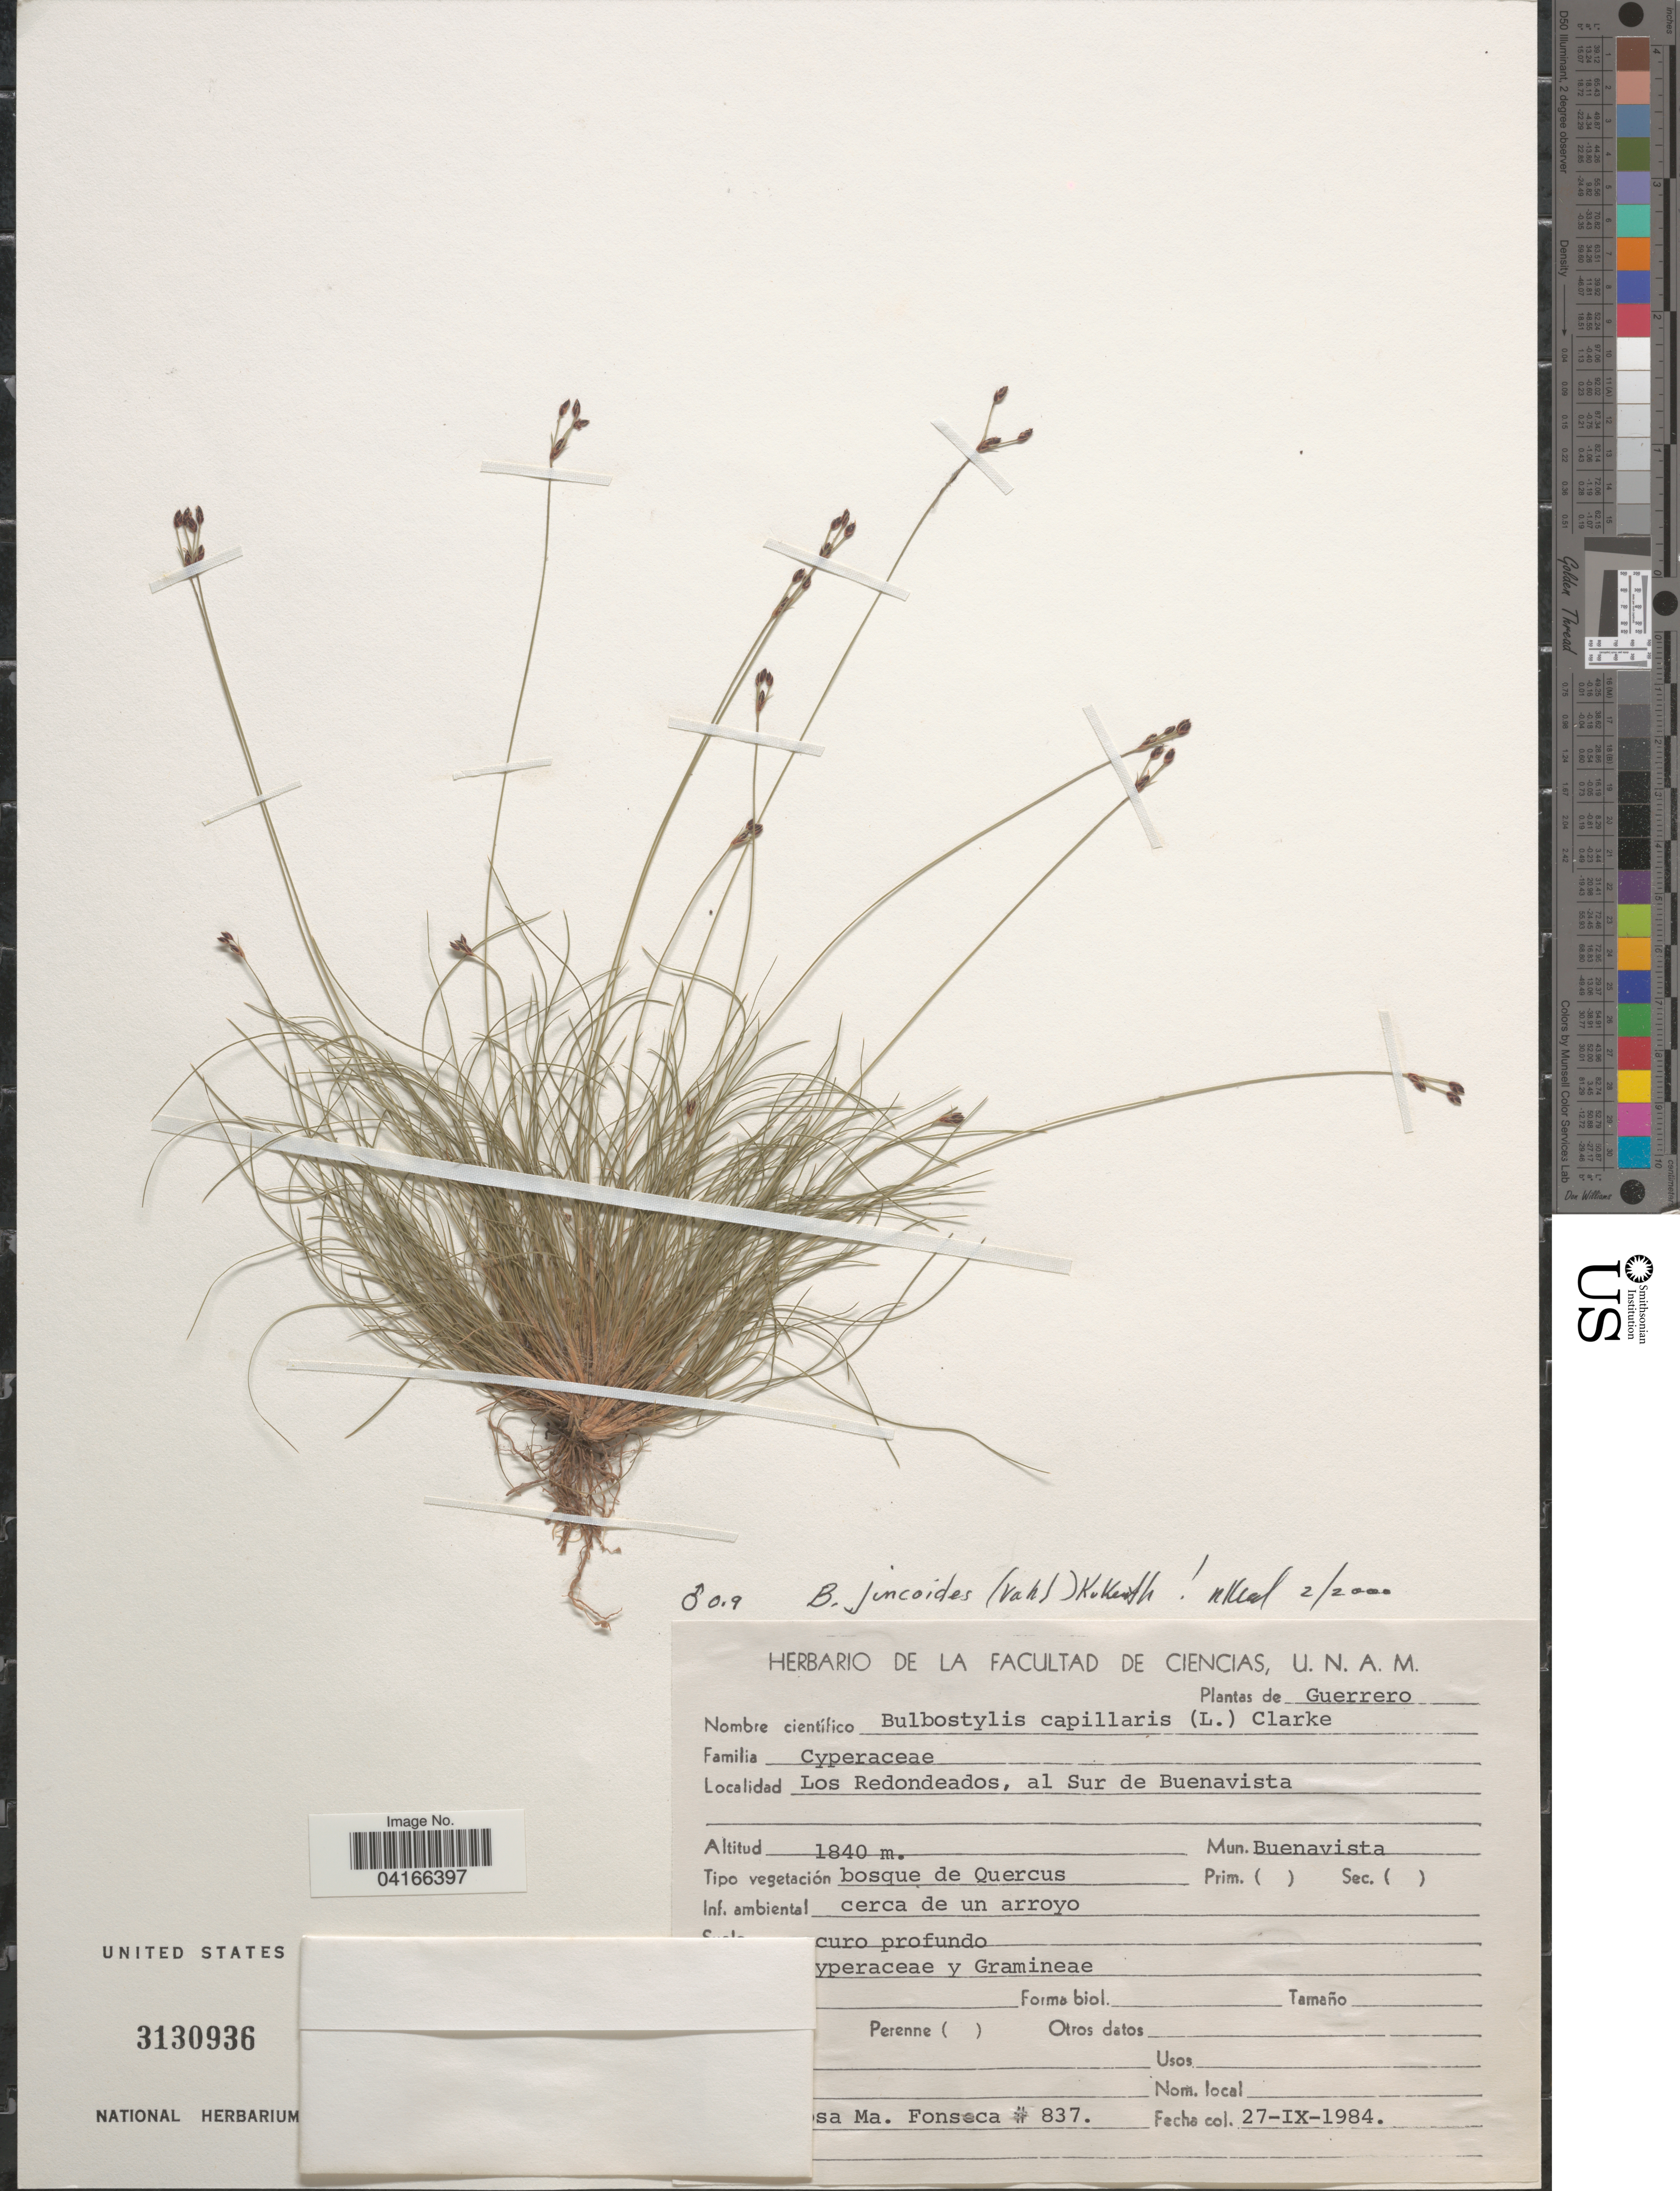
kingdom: Plantae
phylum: Tracheophyta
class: Liliopsida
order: Poales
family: Cyperaceae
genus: Bulbostylis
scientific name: Bulbostylis juncoides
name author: (Vahl) Kük. ex Herter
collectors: R. M. Fonseca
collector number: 837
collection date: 1984-09-27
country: Mexico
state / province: Guerrero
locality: Los Redondeados, al Sur de Buenavista. Mun. Buenavista.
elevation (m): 1840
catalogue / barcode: US 3130936